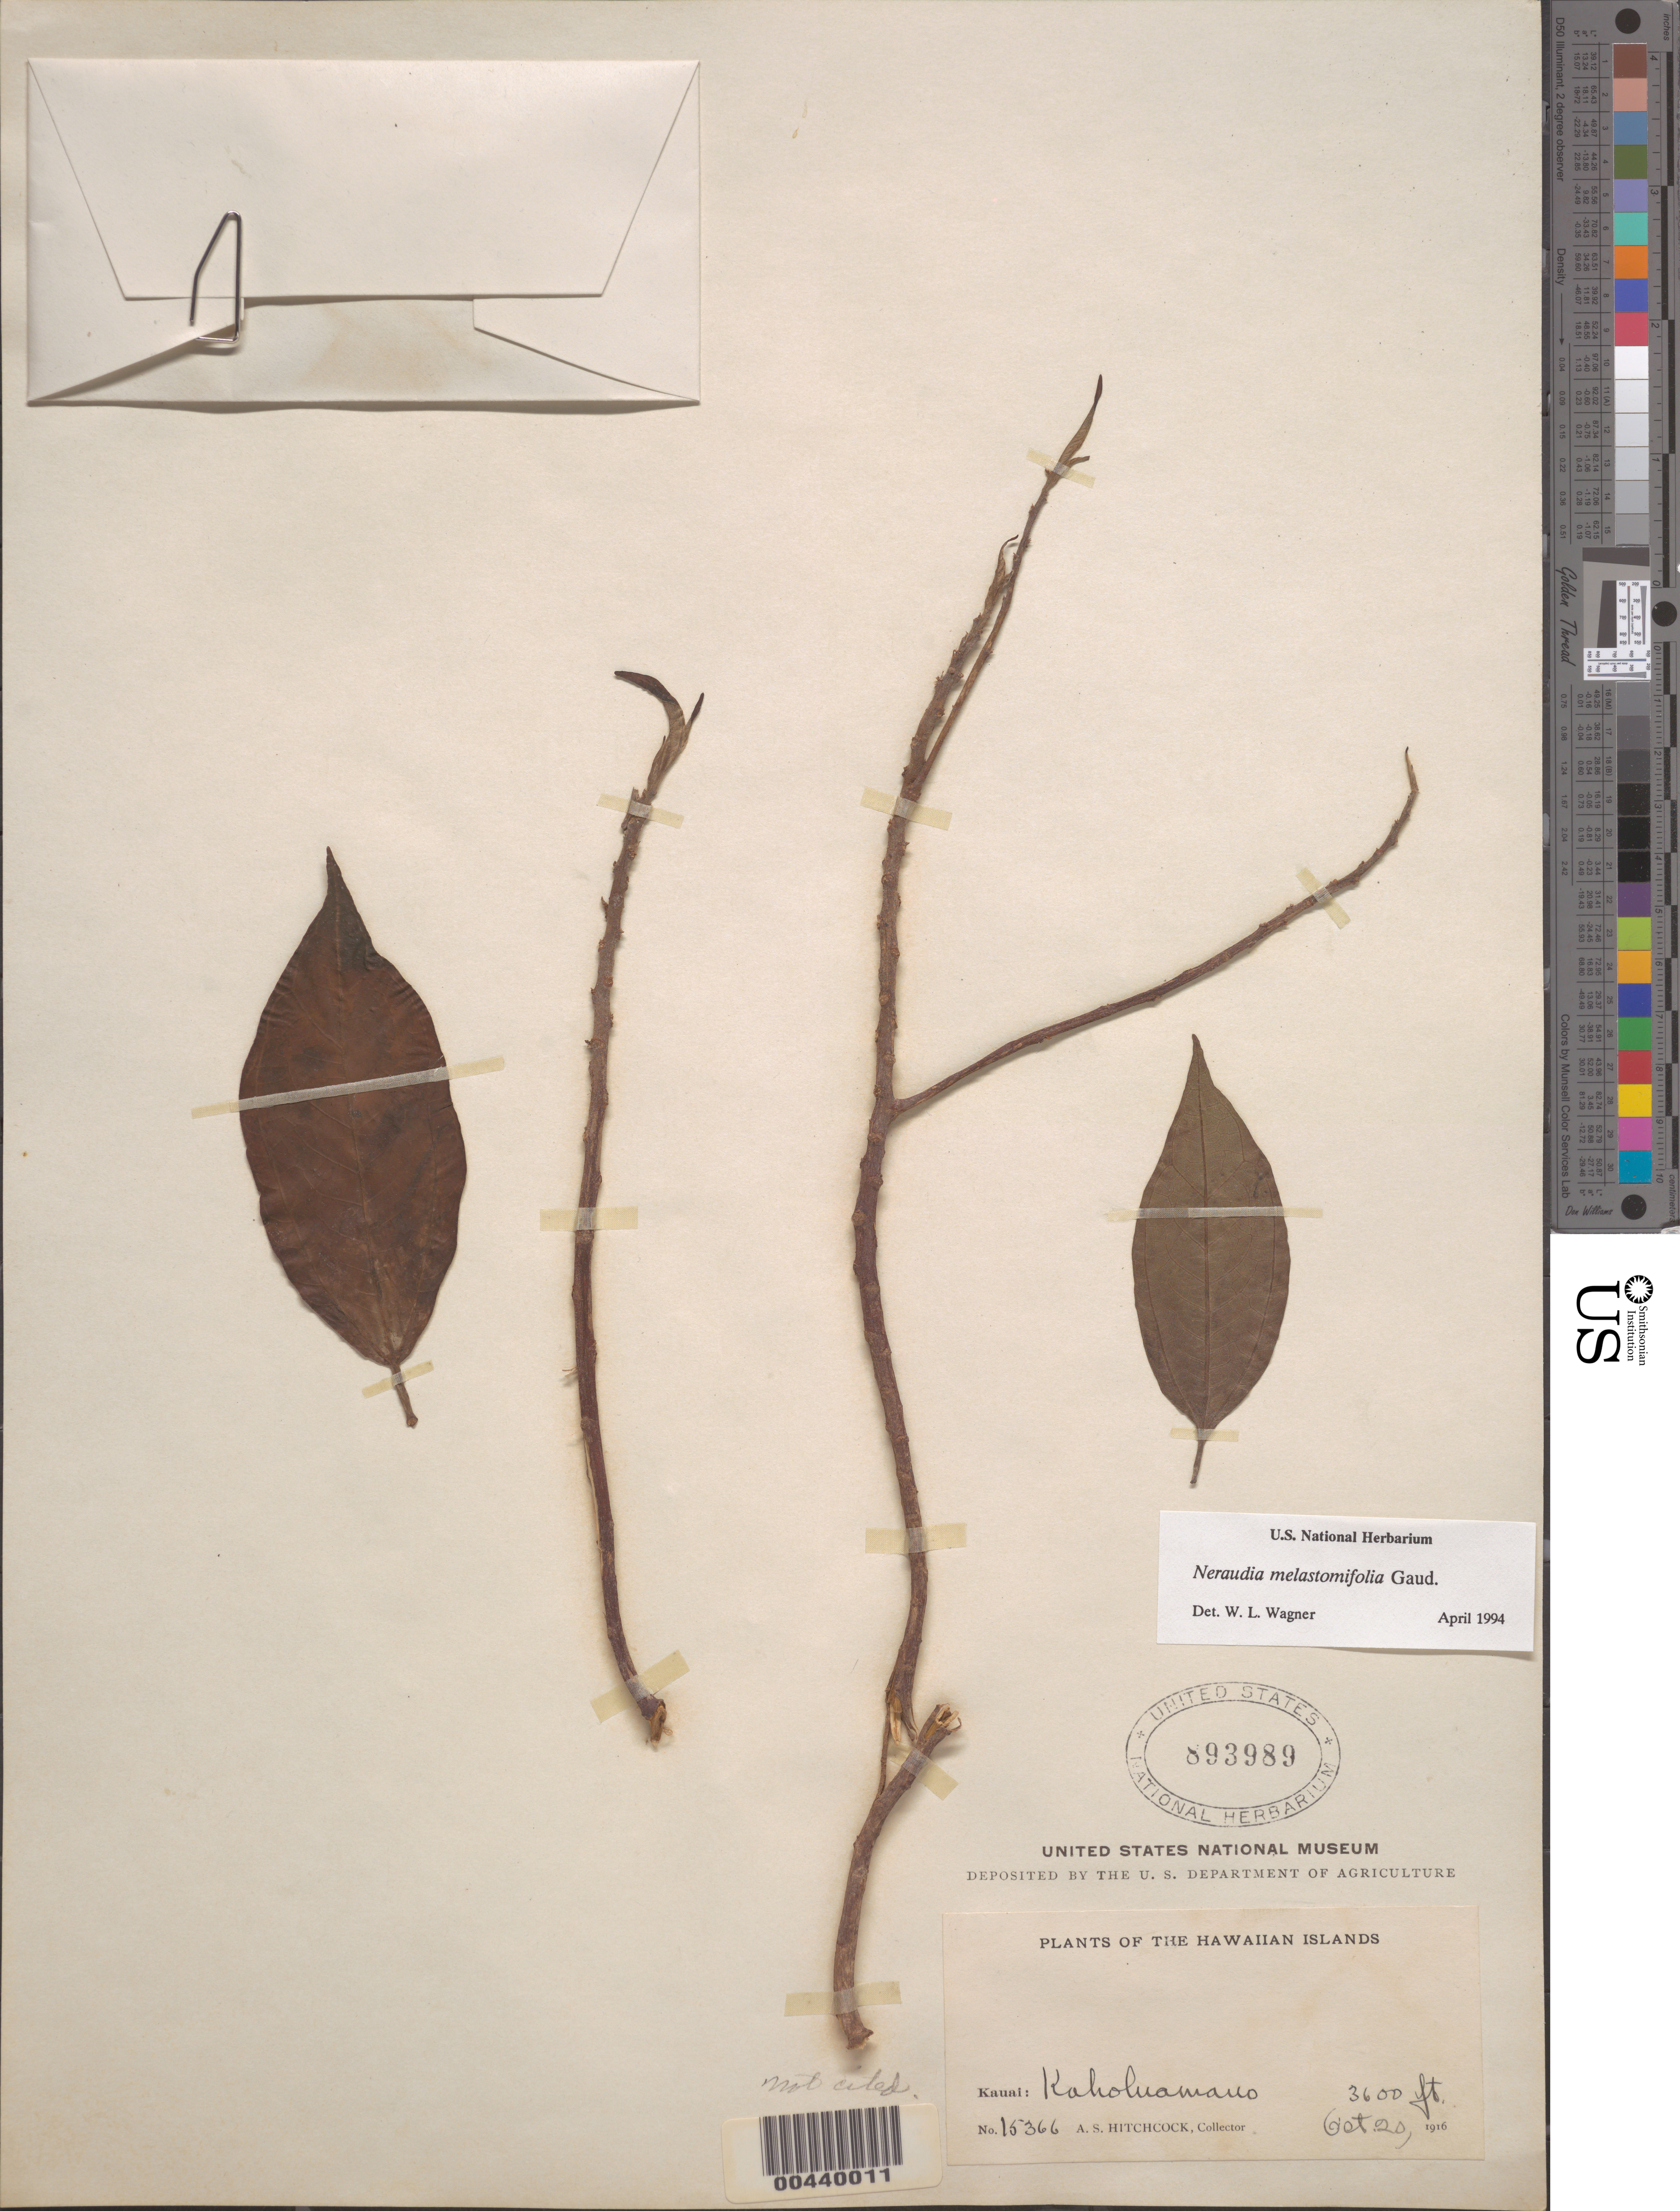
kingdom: Plantae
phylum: Tracheophyta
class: Magnoliopsida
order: Rosales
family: Urticaceae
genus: Neraudia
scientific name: Neraudia melastomifolia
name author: Gaudich.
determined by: Wagner, W. L., (BOT), Smithsonian Institution - National Museum of Natural History (UNITED STATES)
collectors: A. S. Hitchcock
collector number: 15366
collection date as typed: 20 Oct 1916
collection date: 1916-10-20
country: United States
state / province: Hawaii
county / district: Kauai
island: Kaua'i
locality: Kaholuamano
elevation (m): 1097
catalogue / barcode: US 893989